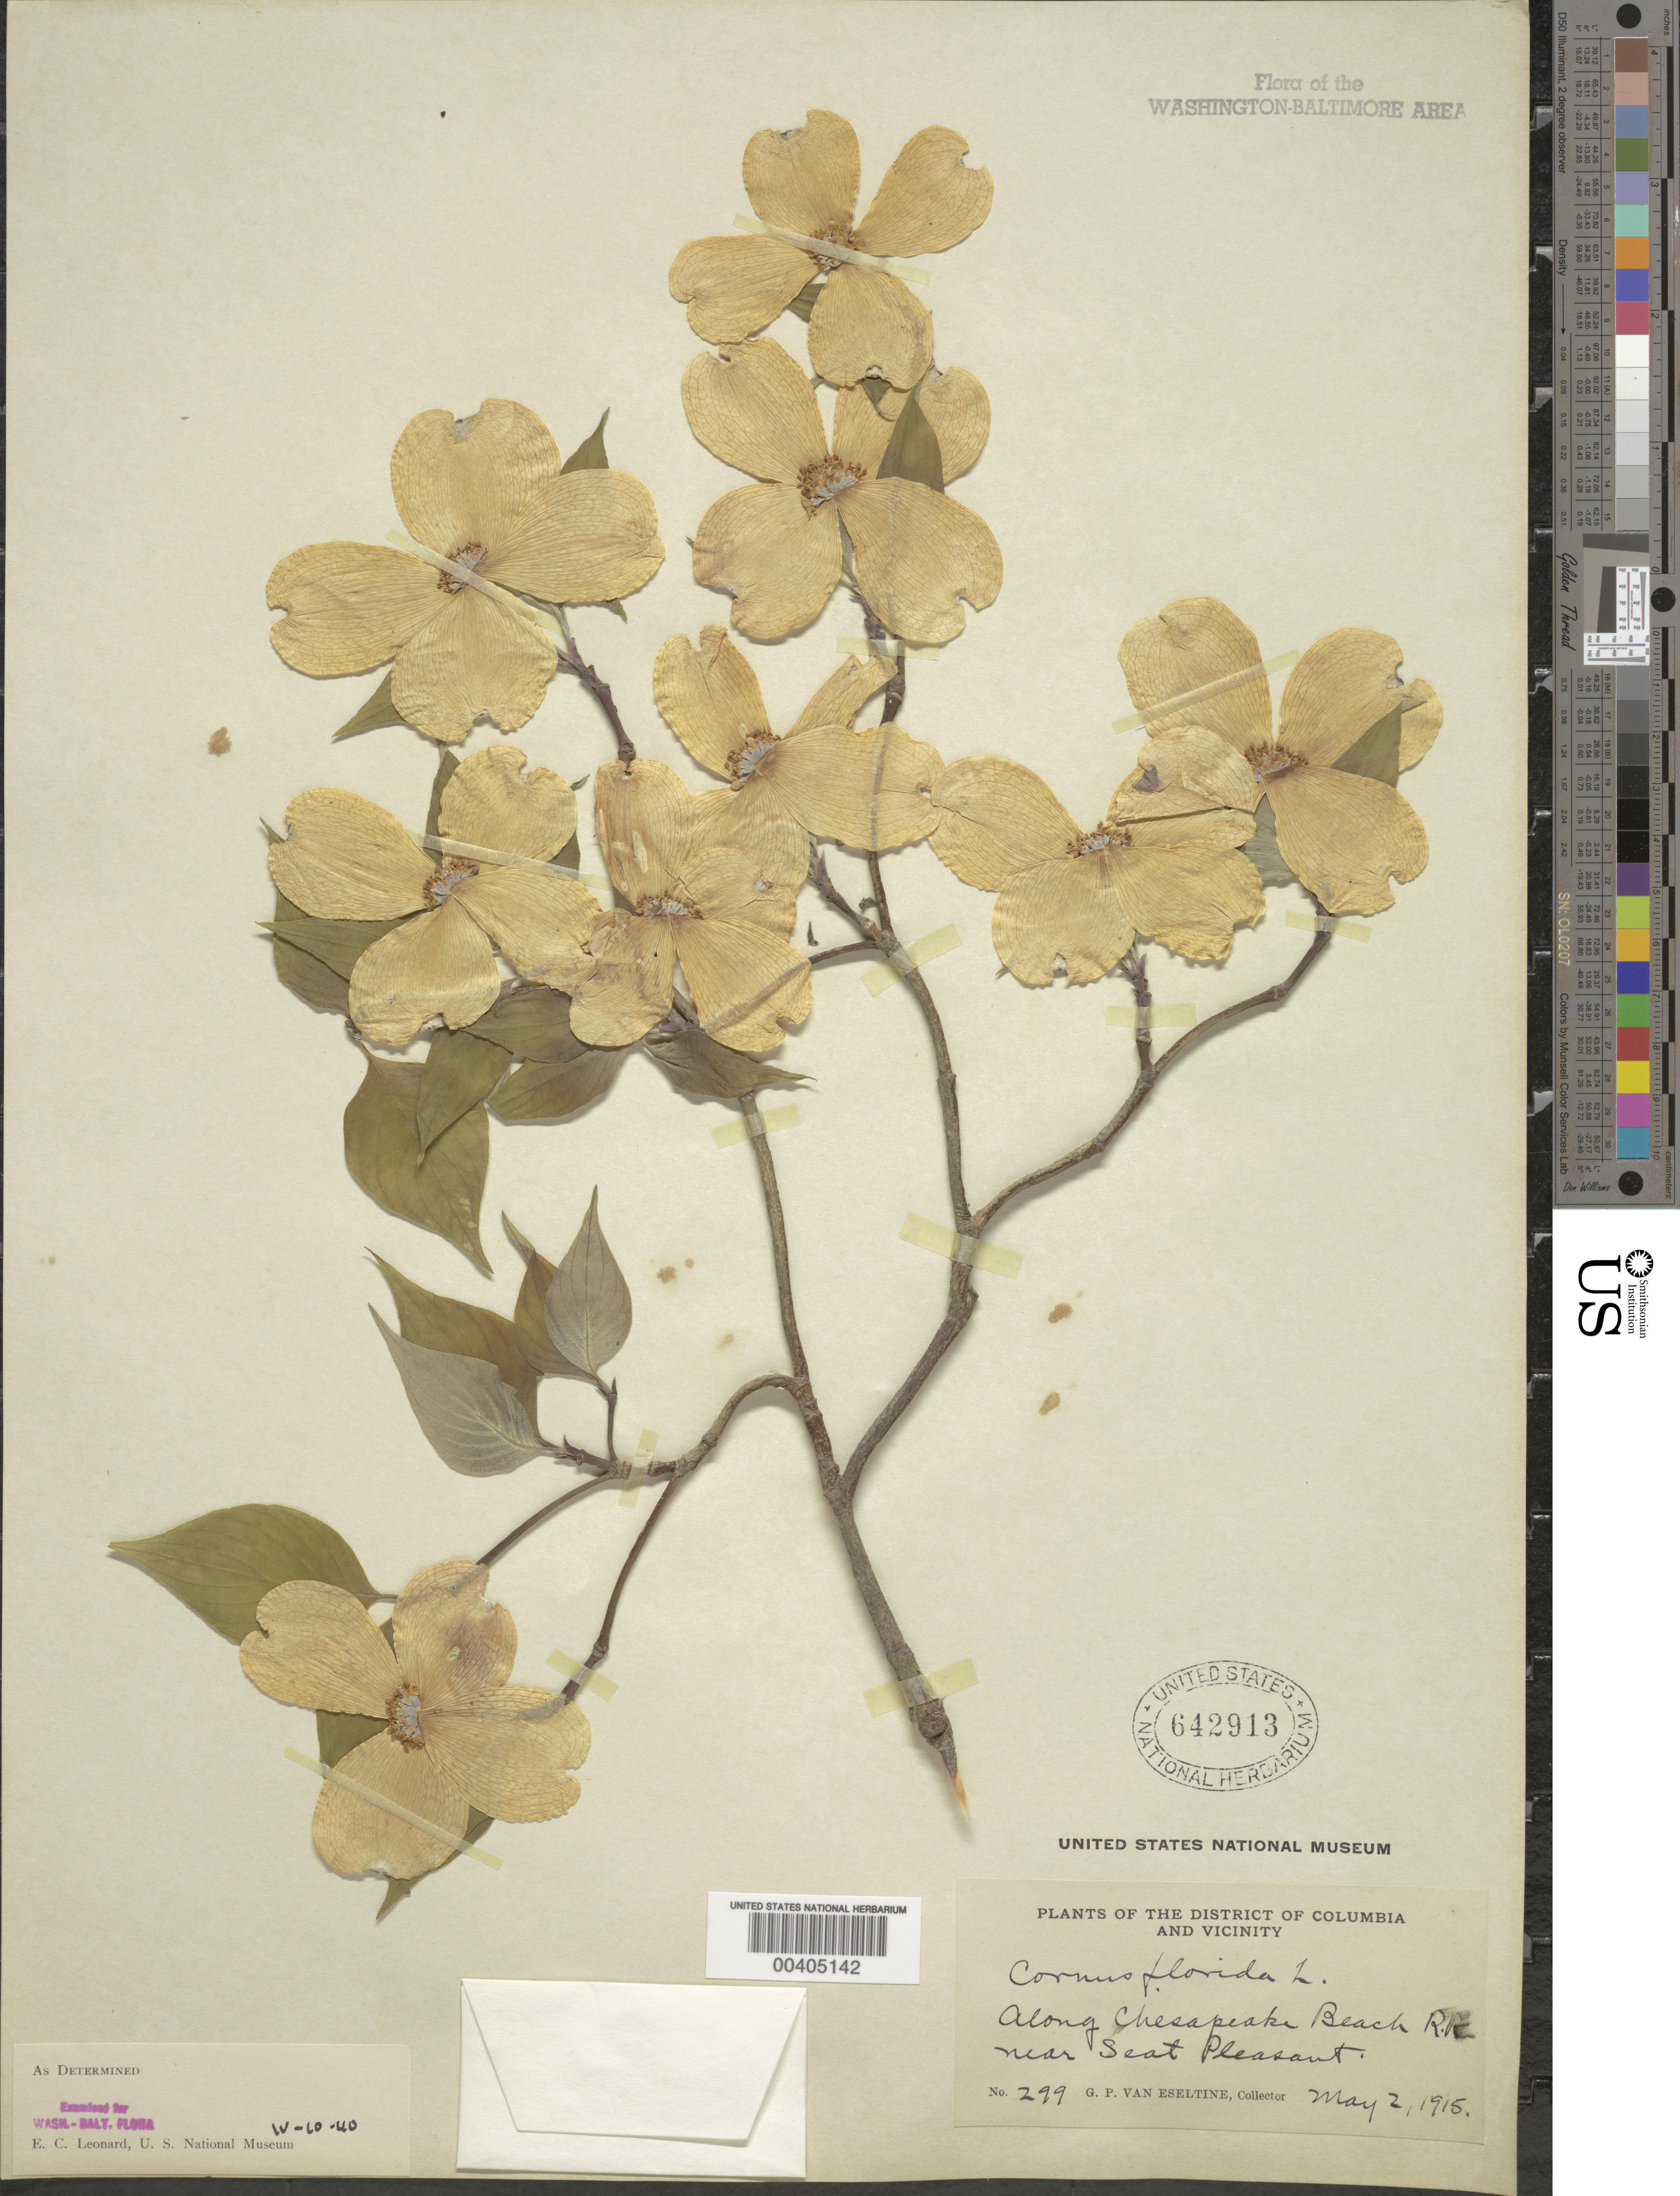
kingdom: Plantae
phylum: Tracheophyta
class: Magnoliopsida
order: Cornales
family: Cornaceae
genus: Cornus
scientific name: Cornus florida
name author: L.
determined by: Leonard, Emery C., (US)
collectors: G. P. Van Eseltine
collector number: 299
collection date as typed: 02 May 1915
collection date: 1915-05-02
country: United States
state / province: Maryland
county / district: Prince George's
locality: Chesapeake Beach R.R., near Seat Pleasant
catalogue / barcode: US 642913